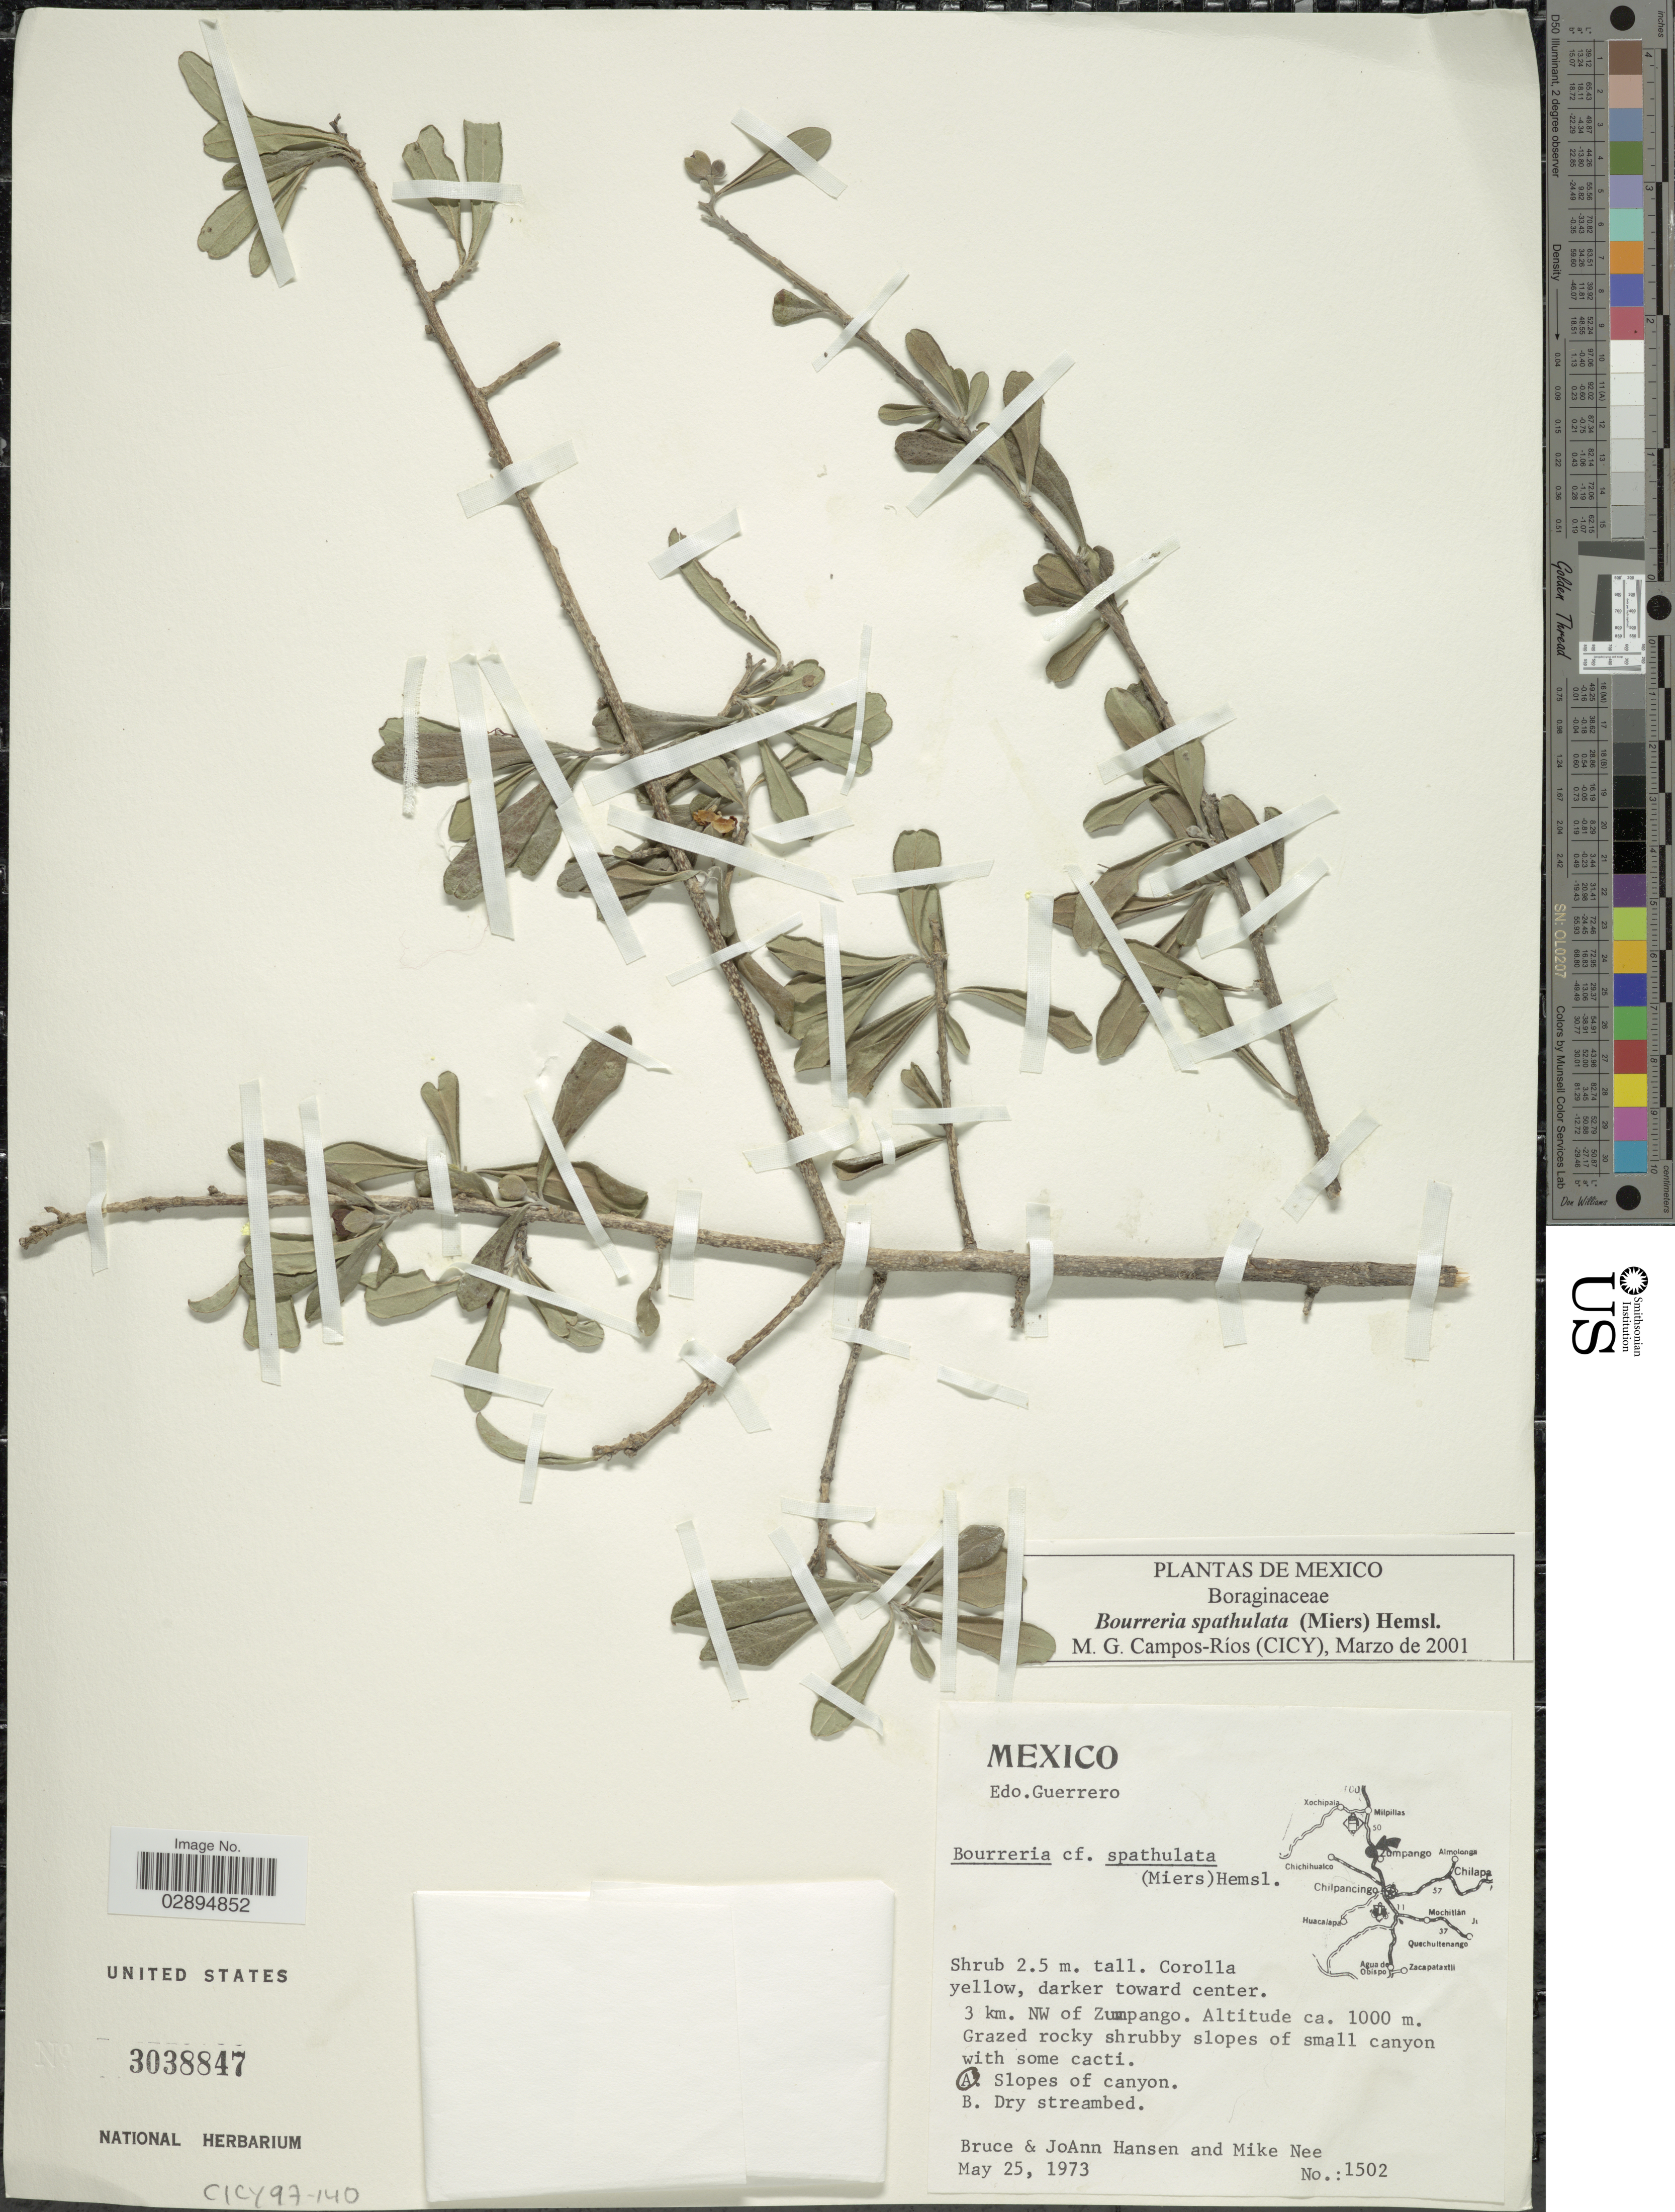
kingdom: Plantae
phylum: Tracheophyta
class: Magnoliopsida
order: Boraginales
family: Ehretiaceae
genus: Bourreria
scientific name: Bourreria spathulata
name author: (Miers) Hemsl.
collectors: B. Hansen, J. Hansen & M. Nee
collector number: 1502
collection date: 1973-05-25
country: Mexico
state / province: Guerrero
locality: Edo. Guerrero. 3 km. NW of Zumpango. Slopes of canyon.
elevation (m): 1000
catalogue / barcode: US 3038847